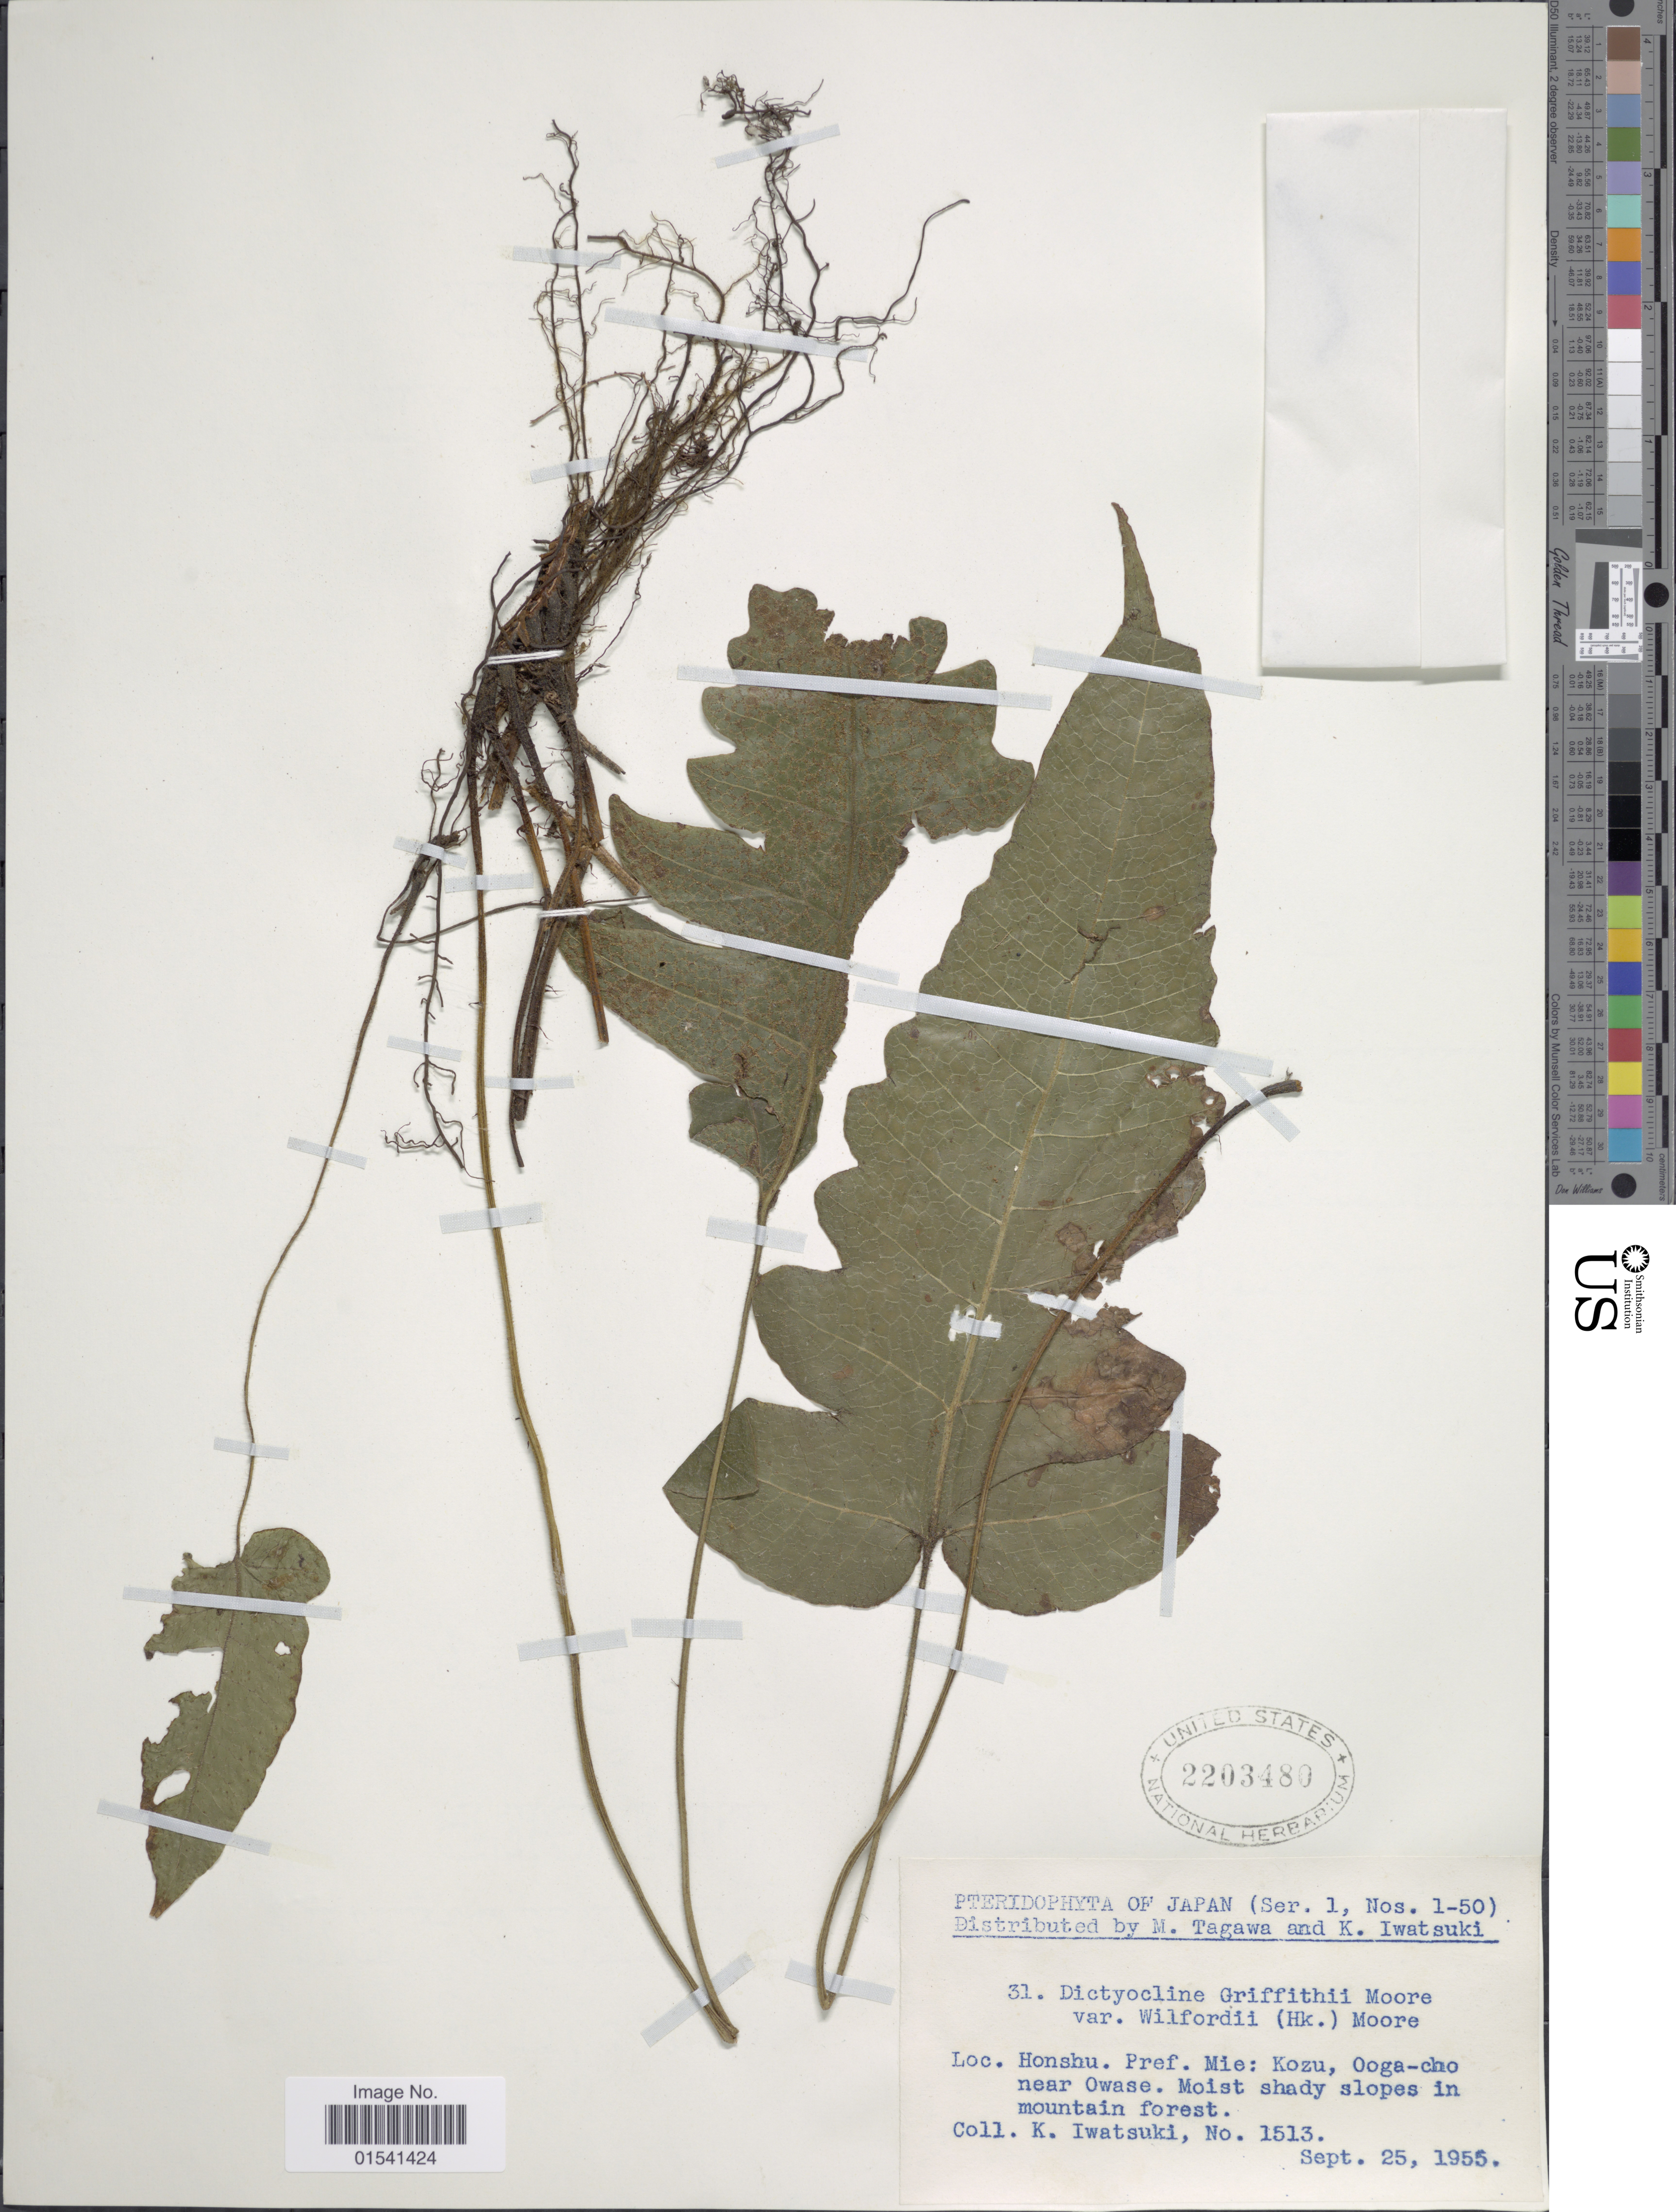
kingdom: Plantae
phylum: Tracheophyta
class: Polypodiopsida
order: Polypodiales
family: Thelypteridaceae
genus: Stegnogramma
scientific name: Stegnogramma griffithii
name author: (T. Moore) K. Iwats.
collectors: K. Iwatsuki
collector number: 1513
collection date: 1955-09-25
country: Japan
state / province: Mie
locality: Honshu Pref Mie: Kozu, Ooga-cho near Owase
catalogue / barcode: US 2203480